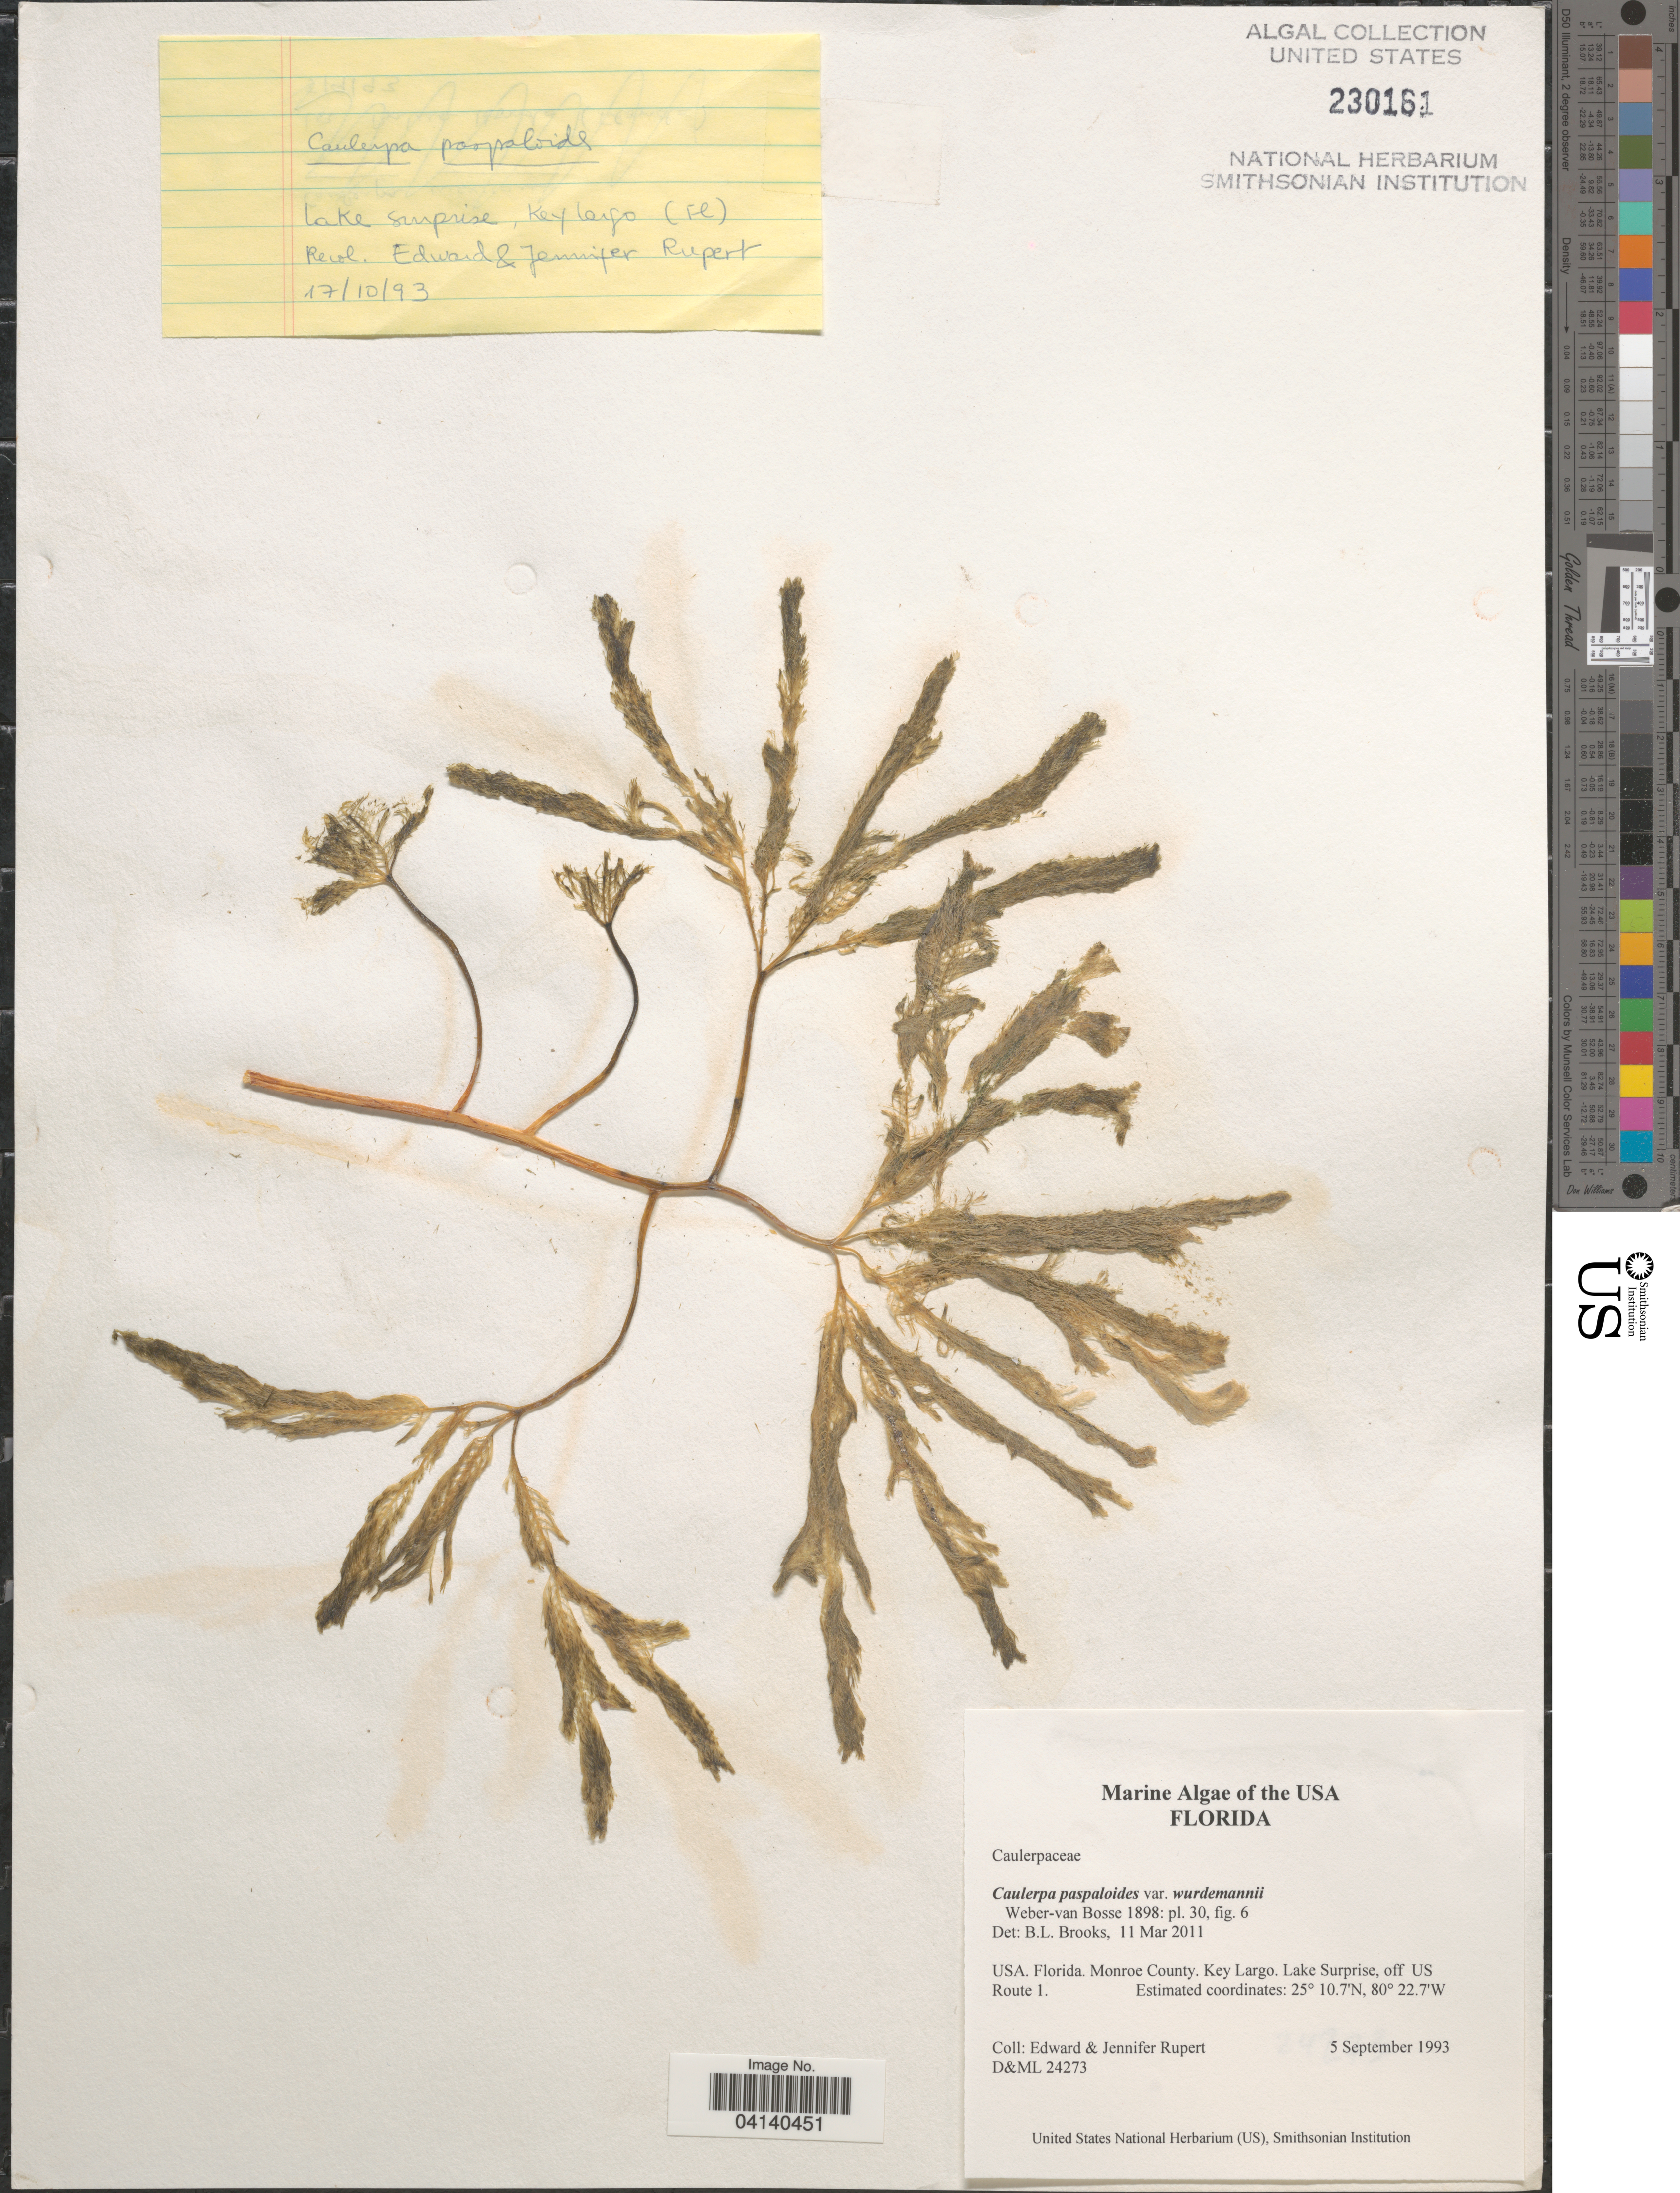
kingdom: Plantae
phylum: Chlorophyta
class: Ulvophyceae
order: Bryopsidales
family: Caulerpaceae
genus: Caulerpa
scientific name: Caulerpa paspaloides var. wurdemannii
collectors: E. Rupert & J. Rupert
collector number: D&ML24273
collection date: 1993-09-05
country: United States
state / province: Florida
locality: Monroe County. Key Largo. Lake Surprise, off US Route 1.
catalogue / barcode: US 230161